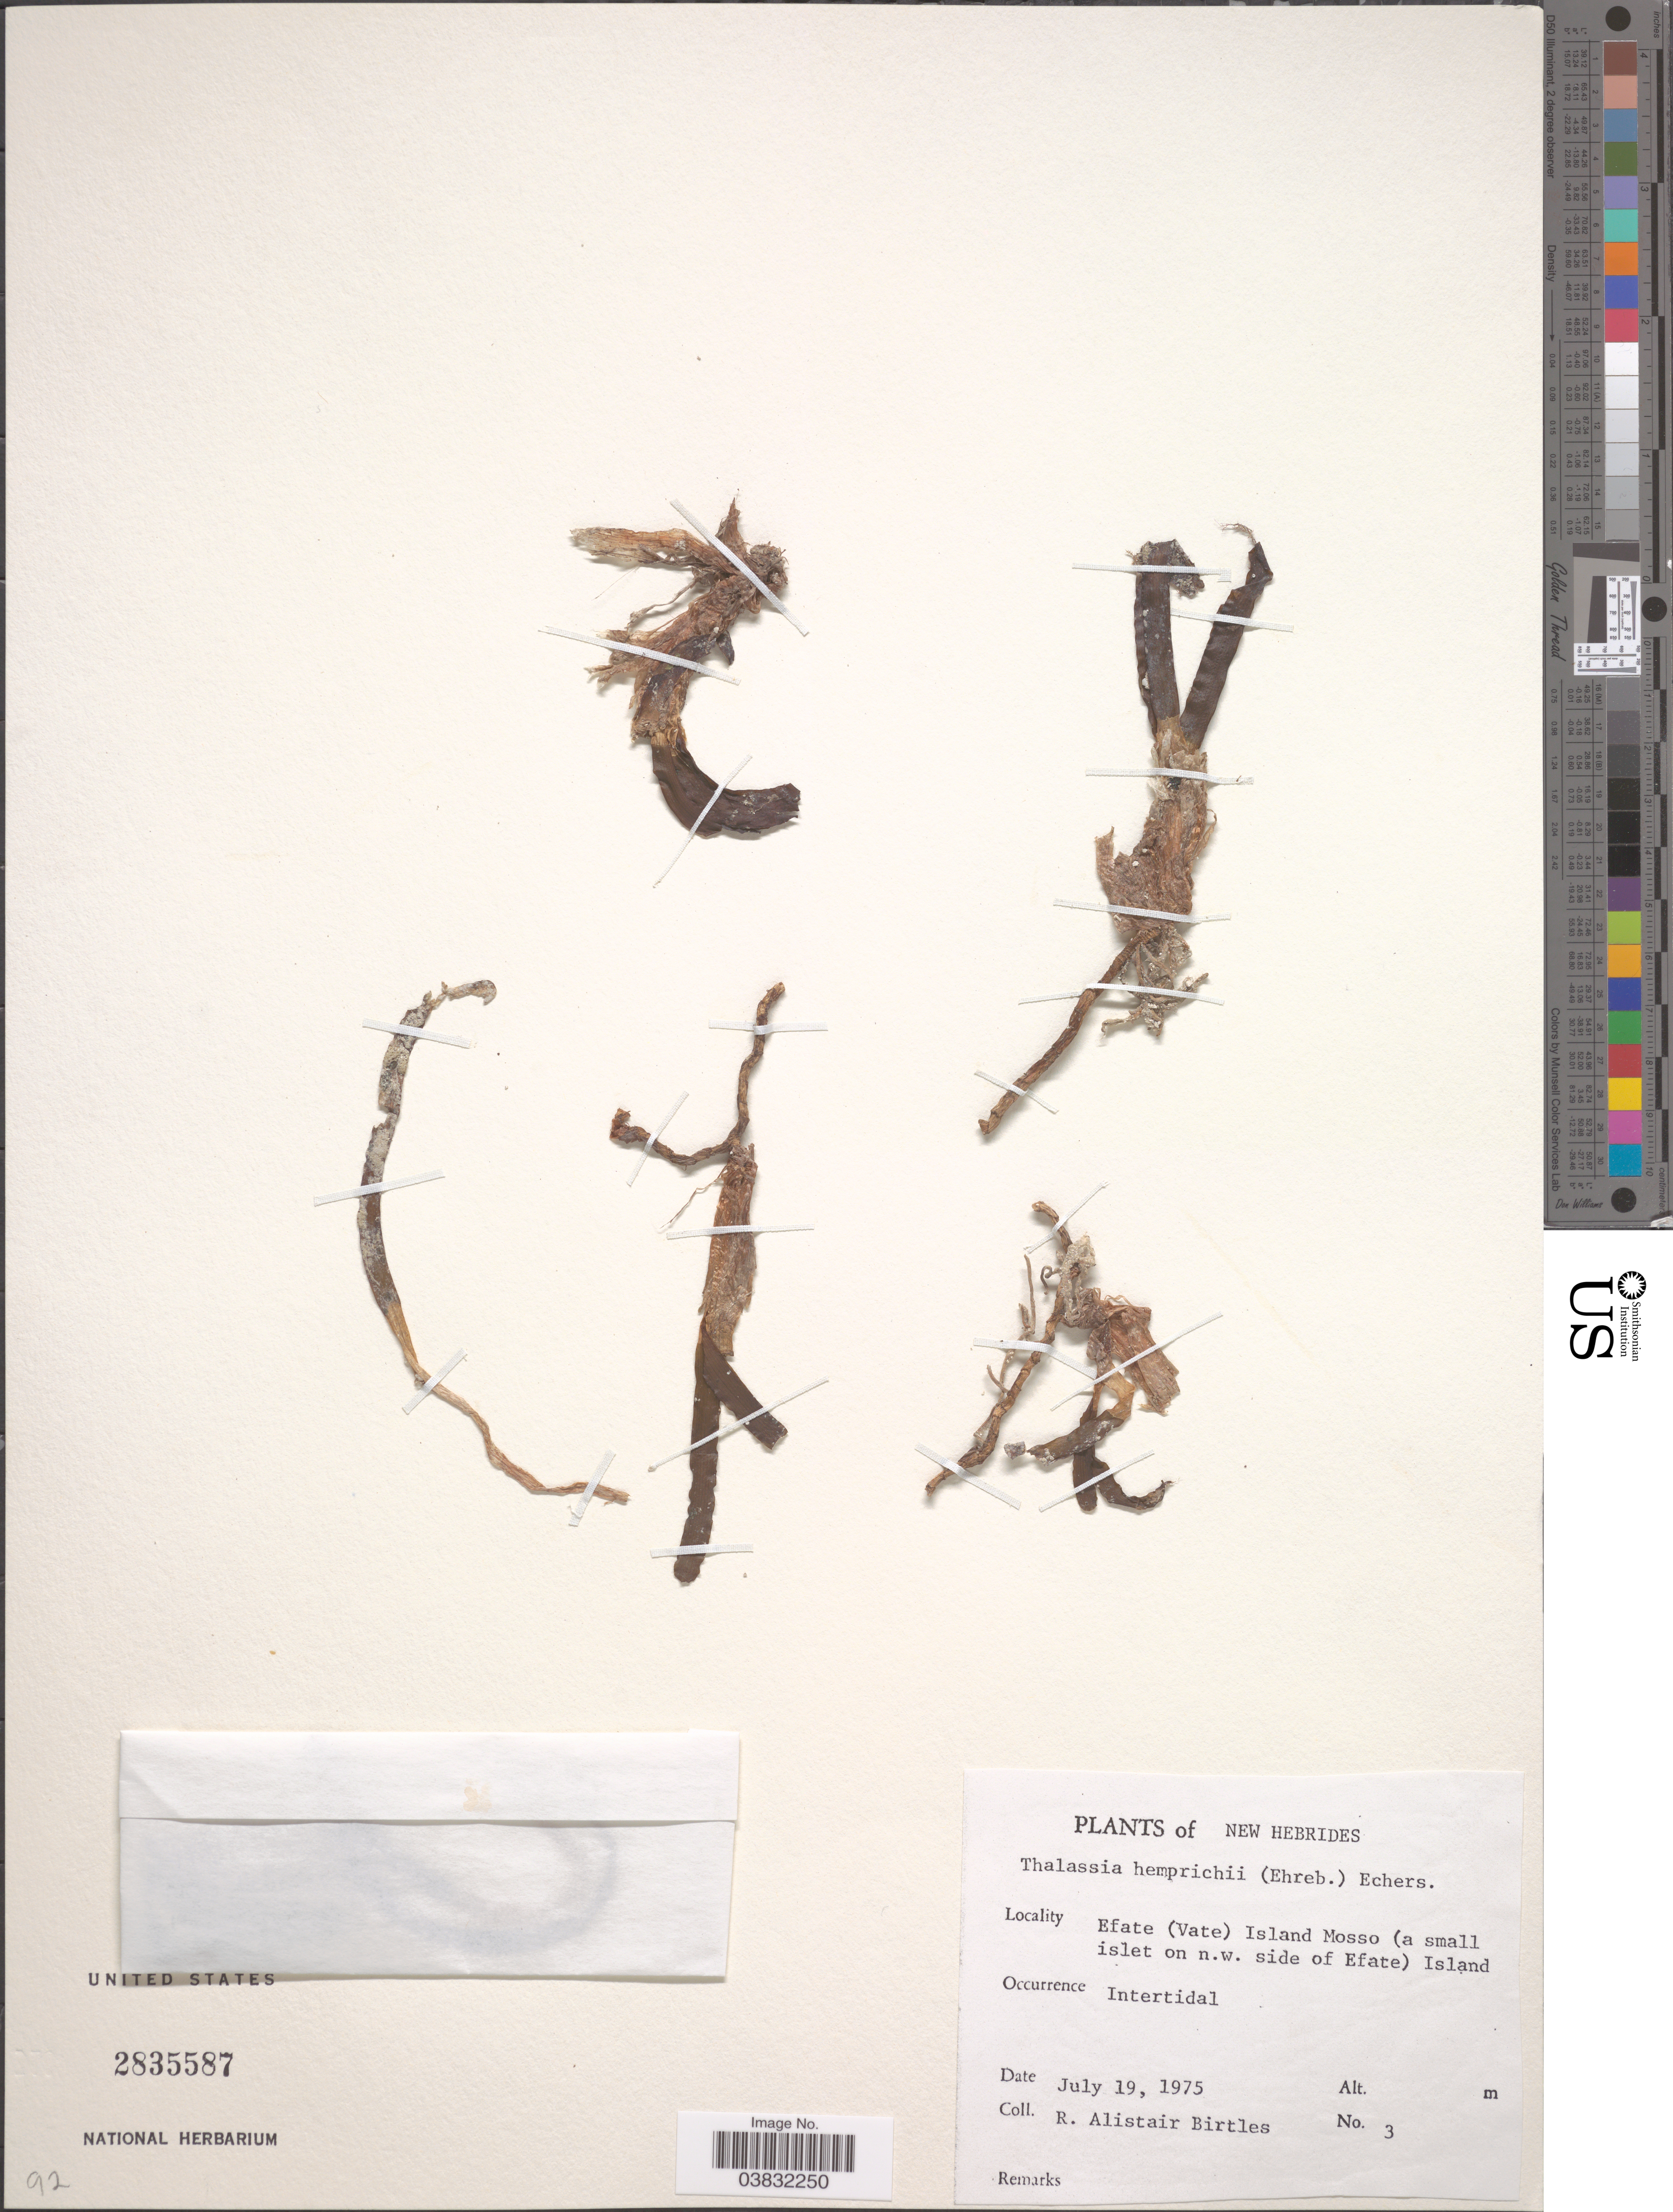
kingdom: Plantae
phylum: Tracheophyta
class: Liliopsida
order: Alismatales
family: Hydrocharitaceae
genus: Thalassia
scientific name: Thalassia hemprichii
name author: Asch.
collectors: R. Birtles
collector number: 3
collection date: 1975-07-19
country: Vanuatu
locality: New Hebrides. Efate (Vate) Island Mosso (a small islet on n.w. side of Efate) Island.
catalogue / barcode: US 2835587